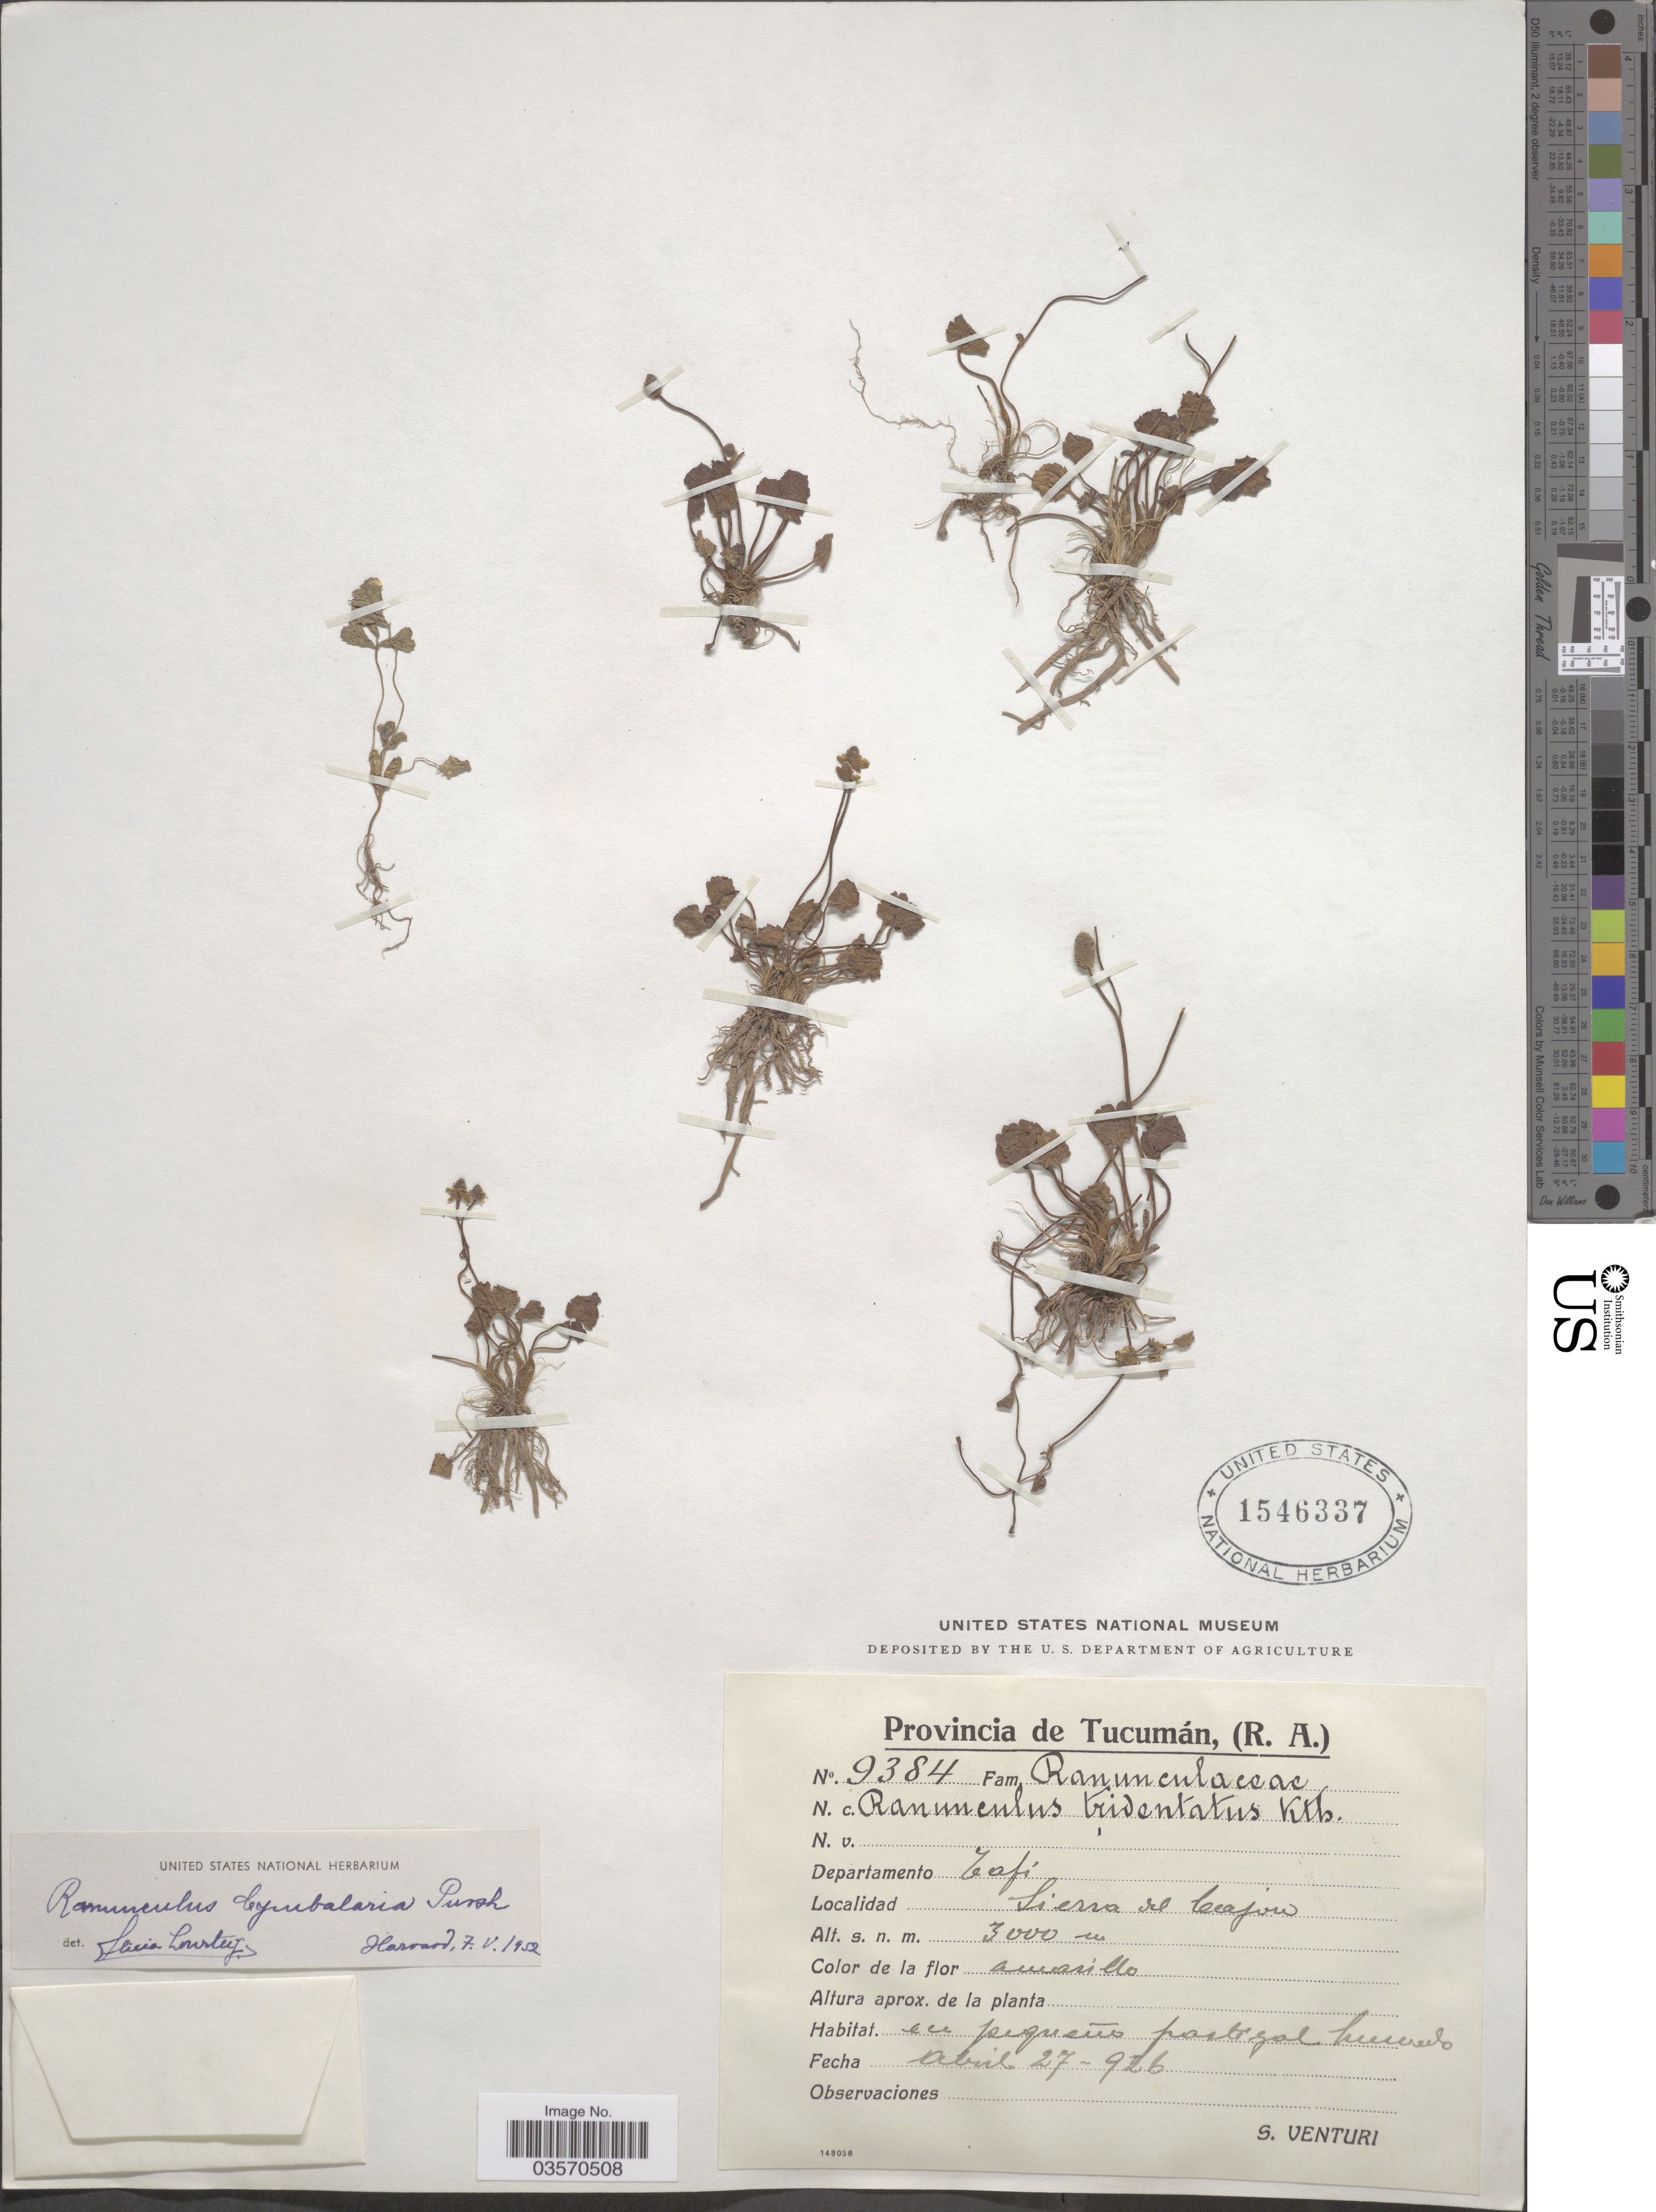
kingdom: Plantae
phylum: Tracheophyta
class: Magnoliopsida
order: Ranunculales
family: Ranunculaceae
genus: Halerpestes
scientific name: Halerpestes cymbalaria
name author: (Pursh) Greene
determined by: Strong, M. T., (US), Smithsonian Institution - National Museum of Natural History (UNITED STATES)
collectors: S. Venturi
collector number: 9384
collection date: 1926-04-27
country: Argentina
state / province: Tucuman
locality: Departamento Tafi. Sierra del Cajon.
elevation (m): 3000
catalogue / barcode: US 1546337